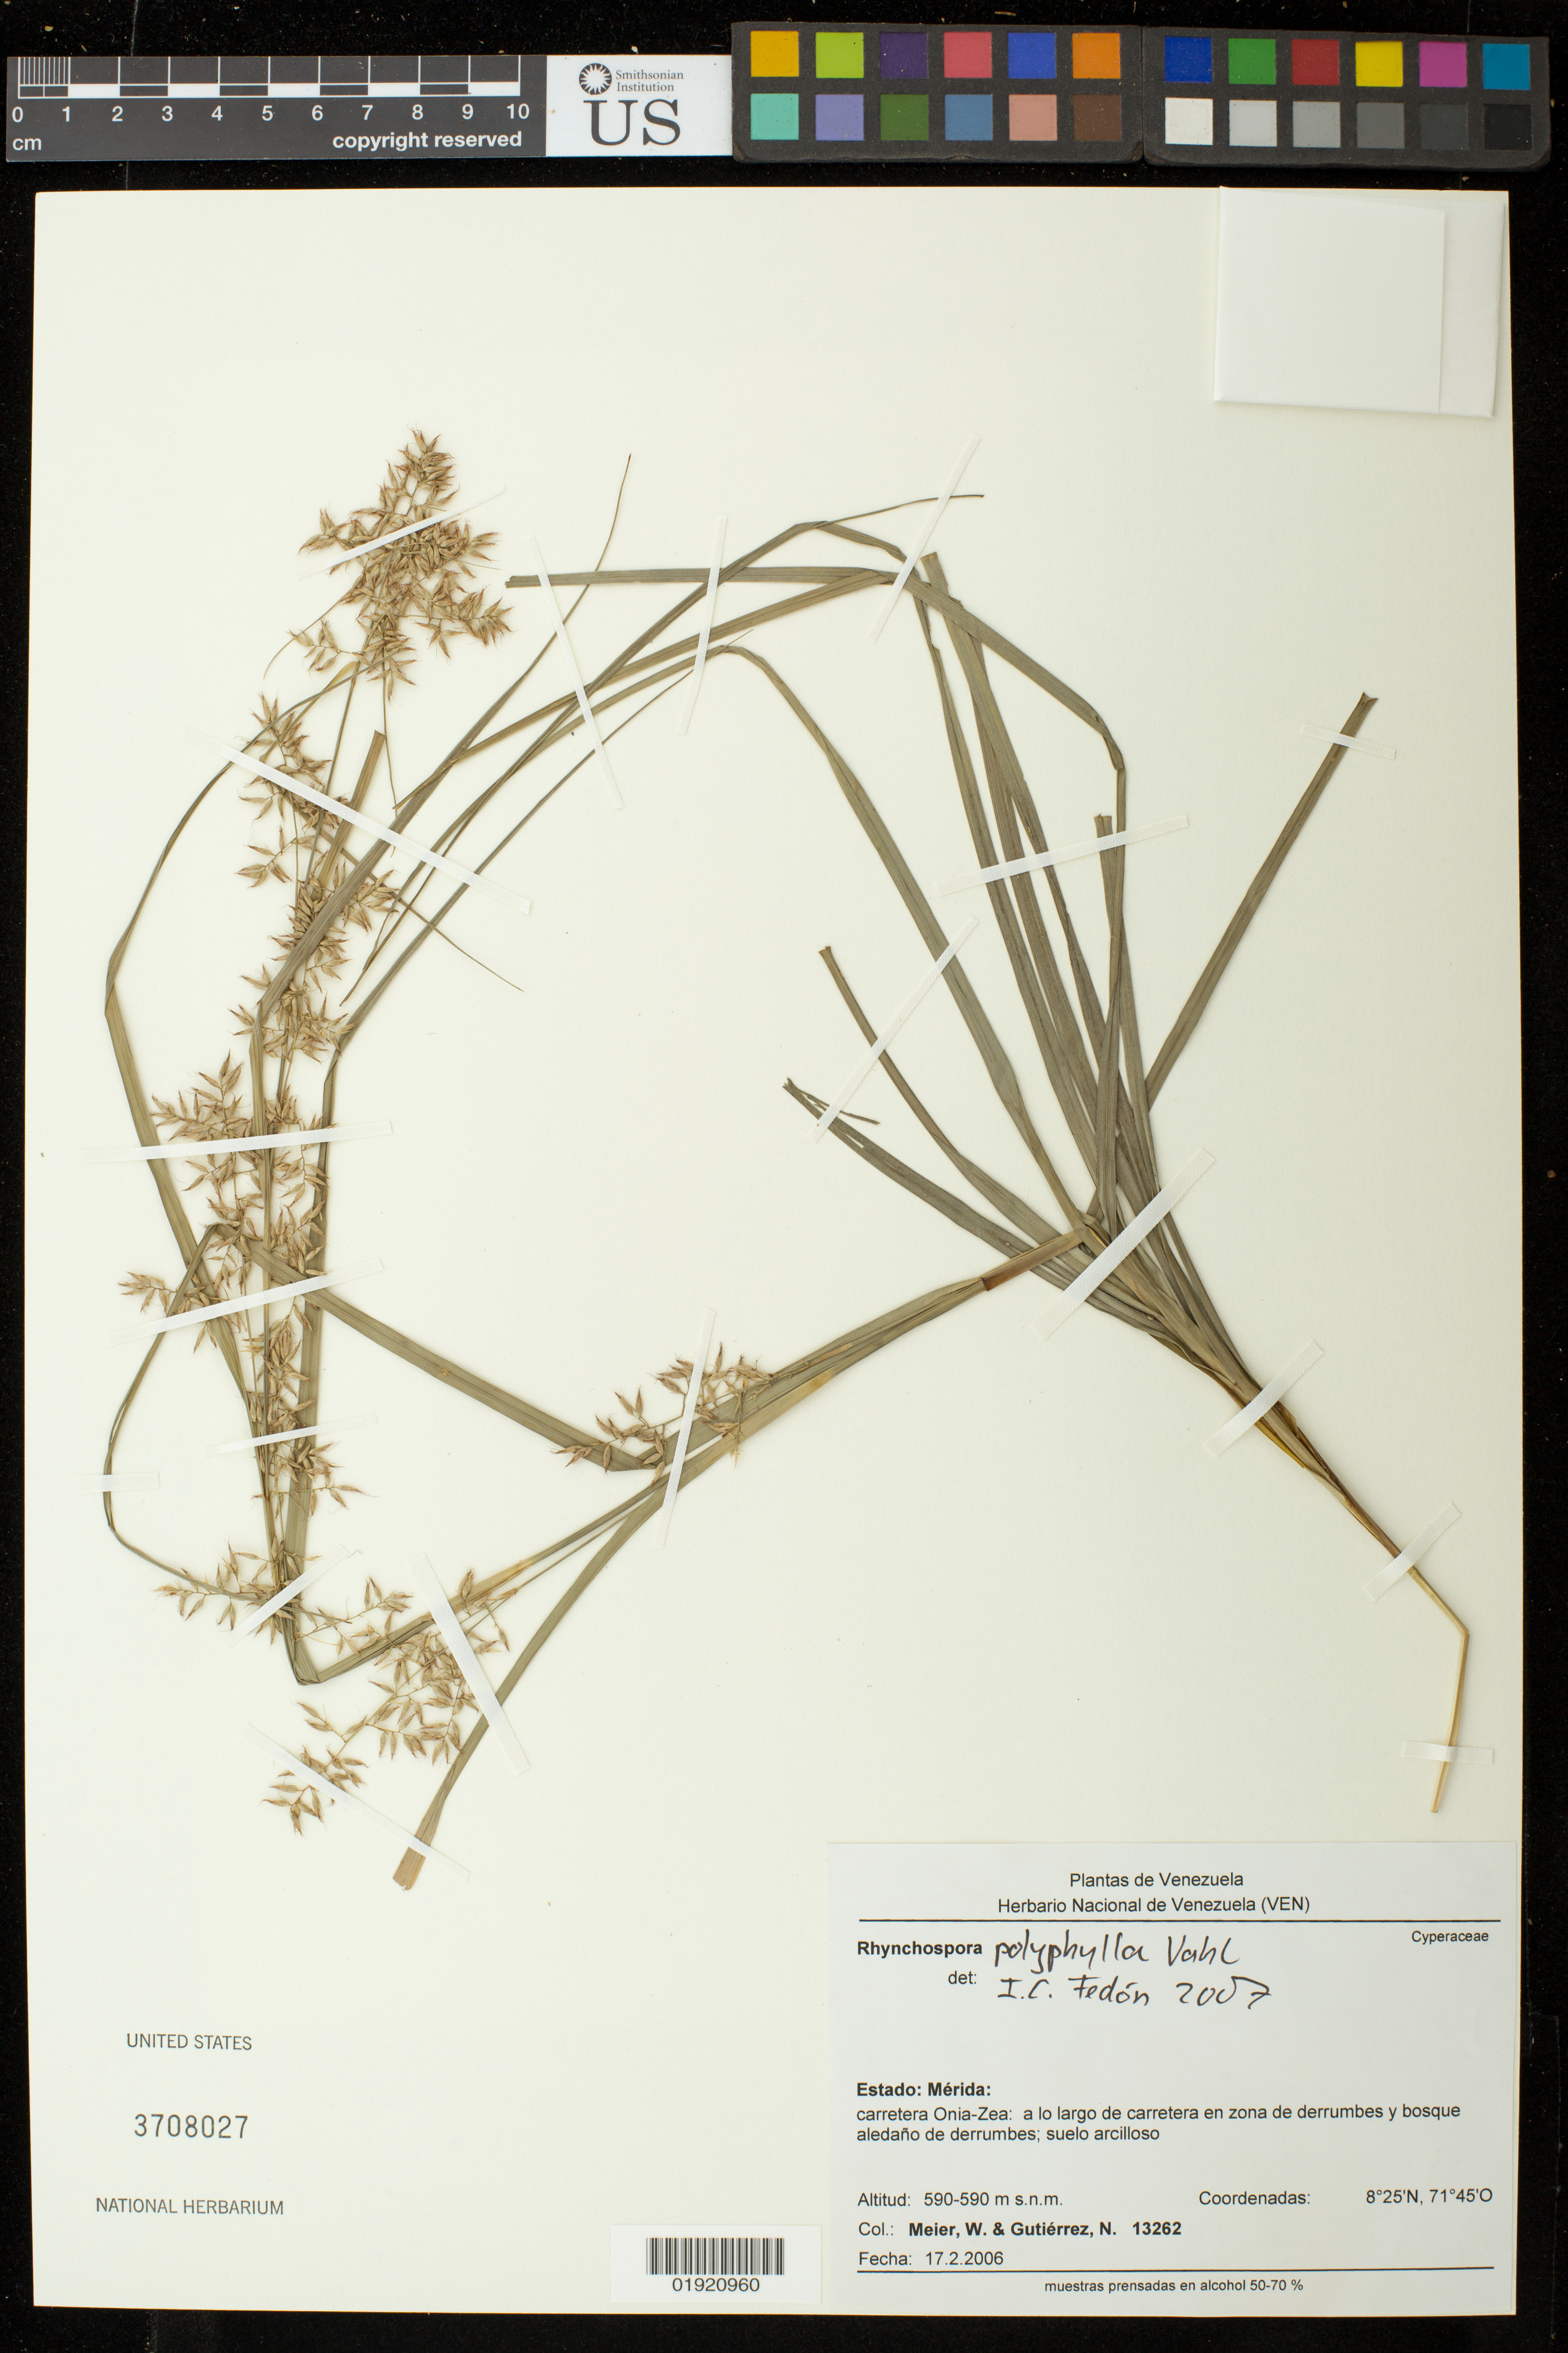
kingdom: Plantae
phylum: Tracheophyta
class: Liliopsida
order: Poales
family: Cyperaceae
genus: Rhynchospora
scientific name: Rhynchospora polyphylla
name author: (Vahl) Vahl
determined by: Fedon, I. C.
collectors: W. Meier & N. Gutierrez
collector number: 13262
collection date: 2006-02-17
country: Venezuela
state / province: Mérida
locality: Estado: Merida: carretera Onia-Zea.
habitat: A lo largo de carretera en zona de derrumbes y bosque aledano de derrumbes; suelo arcilloso.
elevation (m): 590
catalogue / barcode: US 3708027